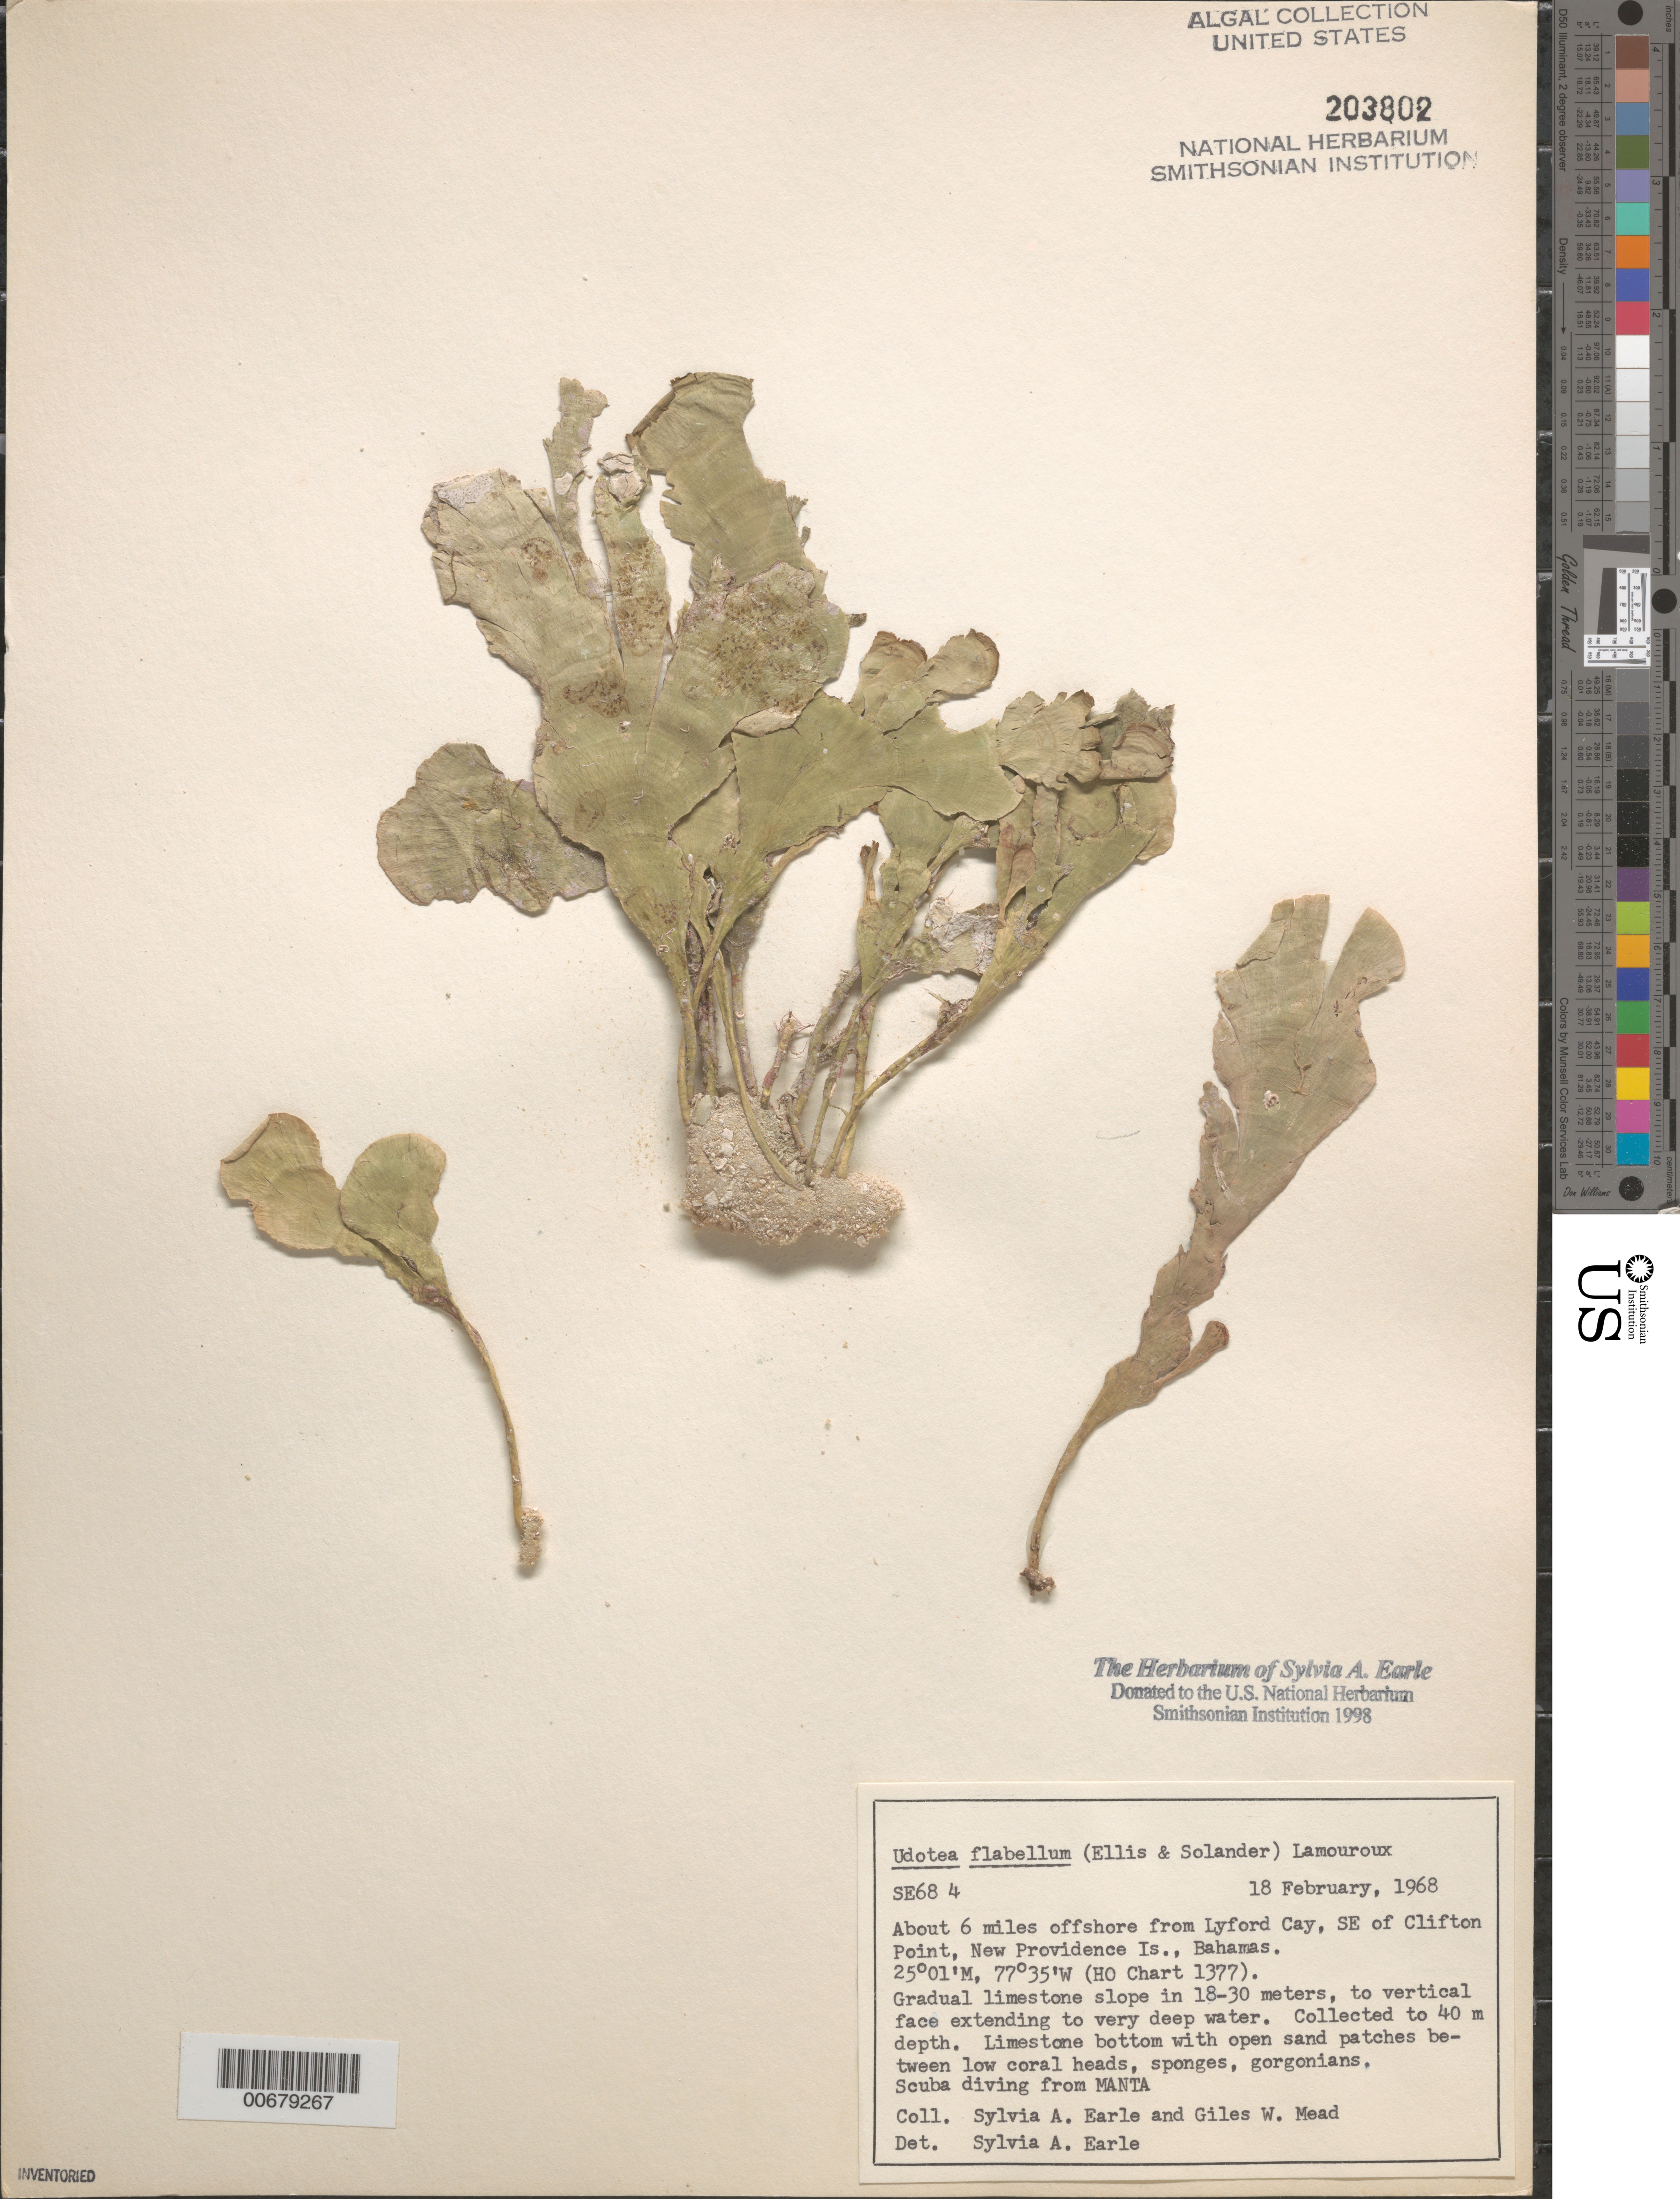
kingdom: Plantae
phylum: Chlorophyta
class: Ulvophyceae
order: Bryopsidales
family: Udoteaceae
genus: Udotea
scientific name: Udotea flabellum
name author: (J. Ellis & Sol.) M. Howe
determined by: Earle, S. A.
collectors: S. A. Earle & G. W. Mead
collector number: SE 694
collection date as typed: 18 Feb 1968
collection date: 1968-02-18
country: Bahamas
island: New Providence Island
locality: Ca. 6 miles off Lyford Cay, southeast of Clifton Point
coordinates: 25 01' N, 77 35' W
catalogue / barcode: US 203802